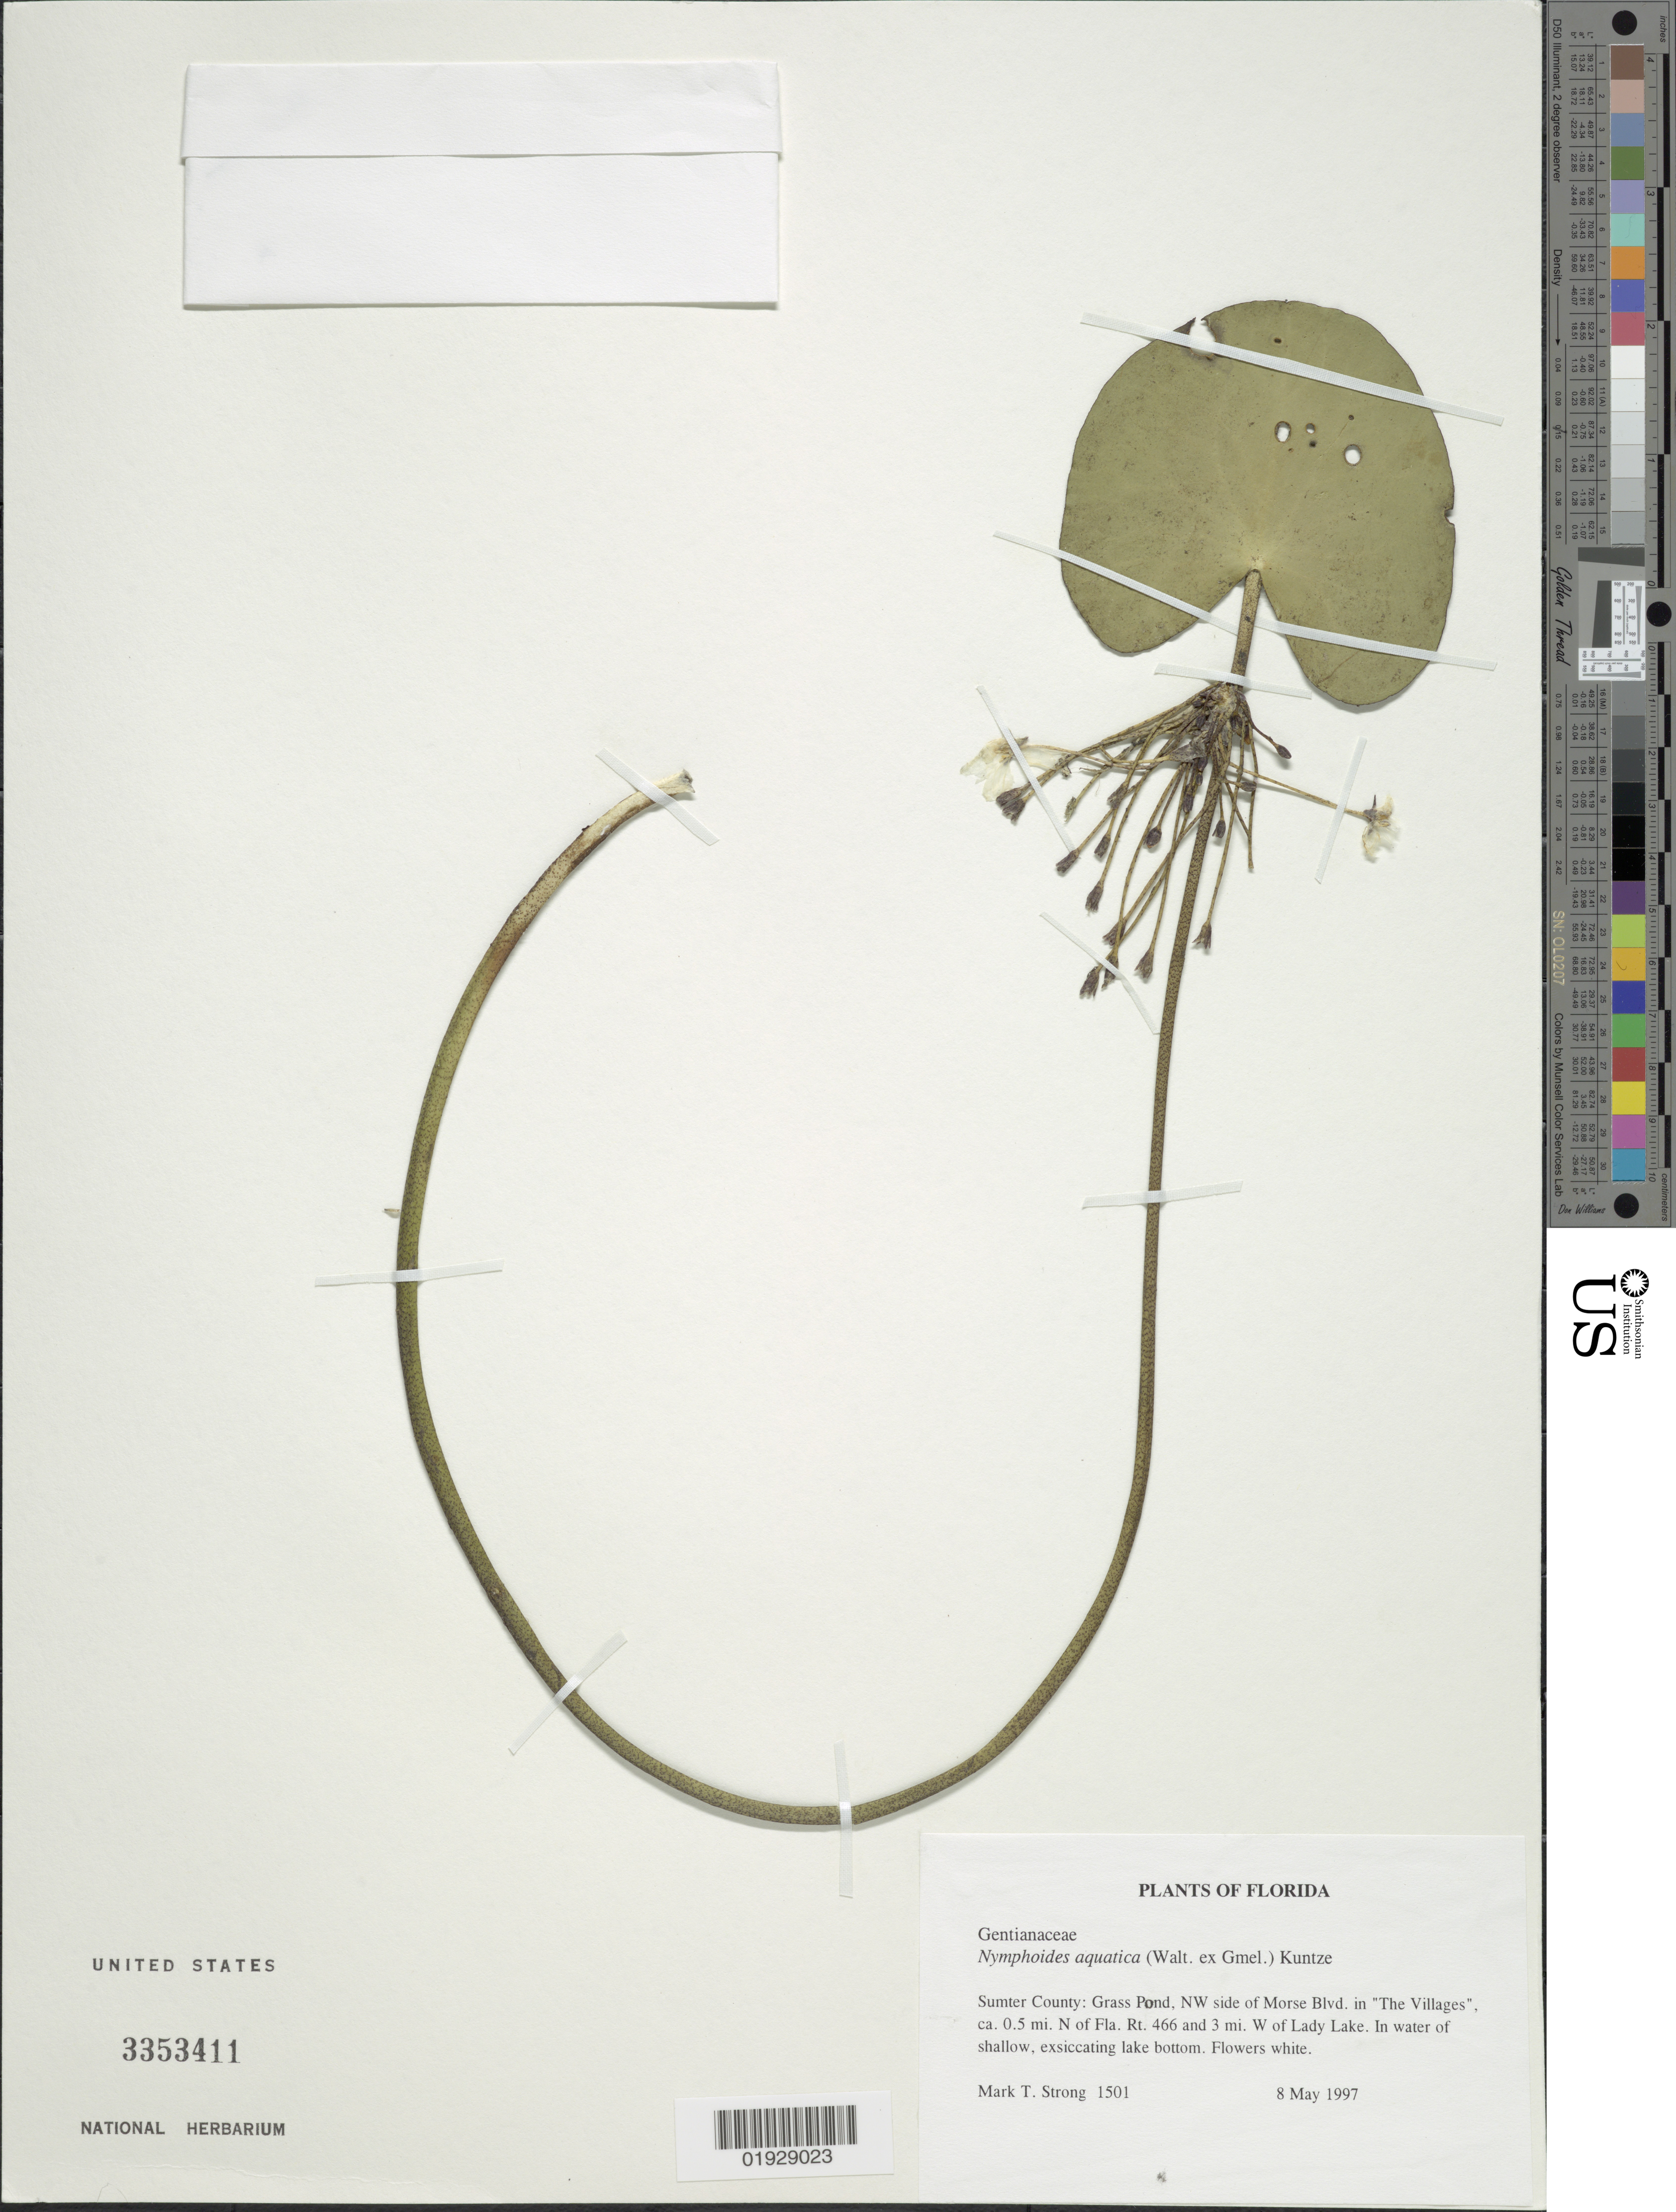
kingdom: Plantae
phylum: Tracheophyta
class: Magnoliopsida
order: Asterales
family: Menyanthaceae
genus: Nymphoides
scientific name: Nymphoides aquatica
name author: (J.F. Gmel.) Kuntze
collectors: M. T. Strong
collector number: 1501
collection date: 1997-05-08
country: United States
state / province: Florida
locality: Sumter County: Grass Pond, NW side of Morse Blvd. in "The Villages", ca. 0.5 mi. N of Fla. Rt. 466 and 3 mi. W of Lady Lake.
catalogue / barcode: US 3353411